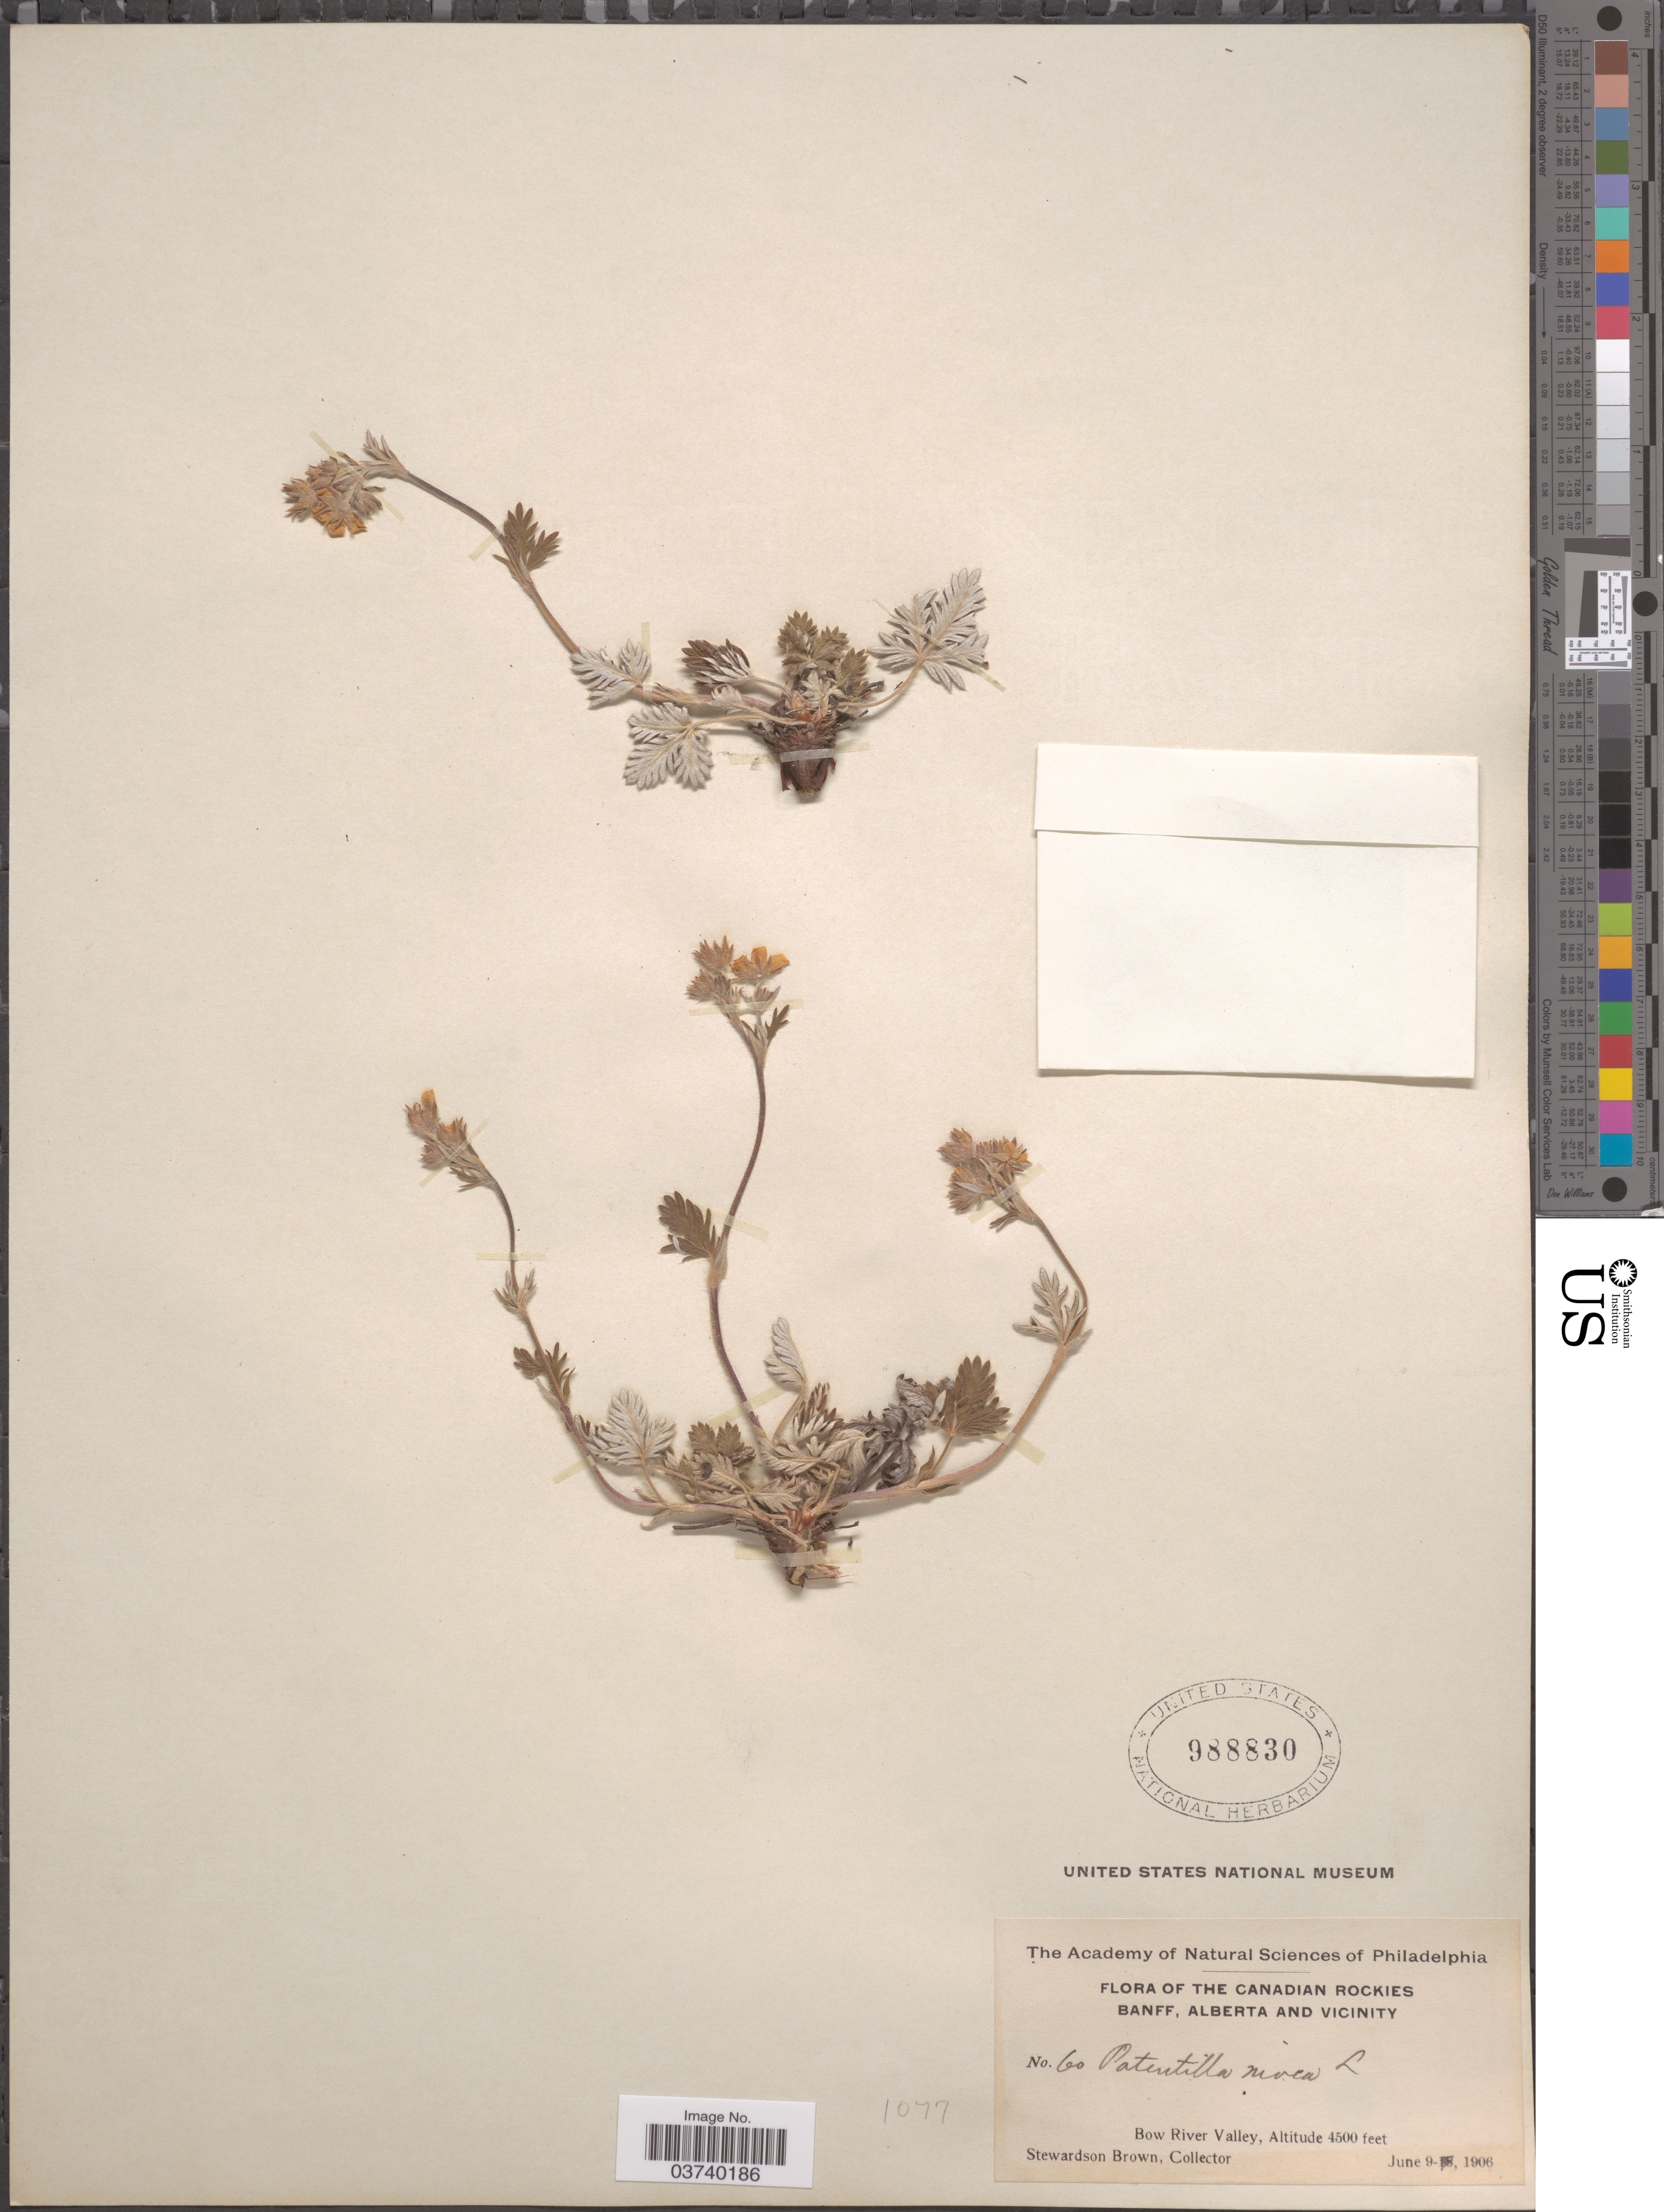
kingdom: Plantae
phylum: Tracheophyta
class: Magnoliopsida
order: Rosales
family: Rosaceae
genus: Potentilla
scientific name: Potentilla nivea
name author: L.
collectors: S. Brown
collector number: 60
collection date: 1906-06-09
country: Canada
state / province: Alberta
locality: The Canadian Rockies Banff, and Vicinity. Bow River Valley.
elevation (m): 1372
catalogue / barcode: US 988830